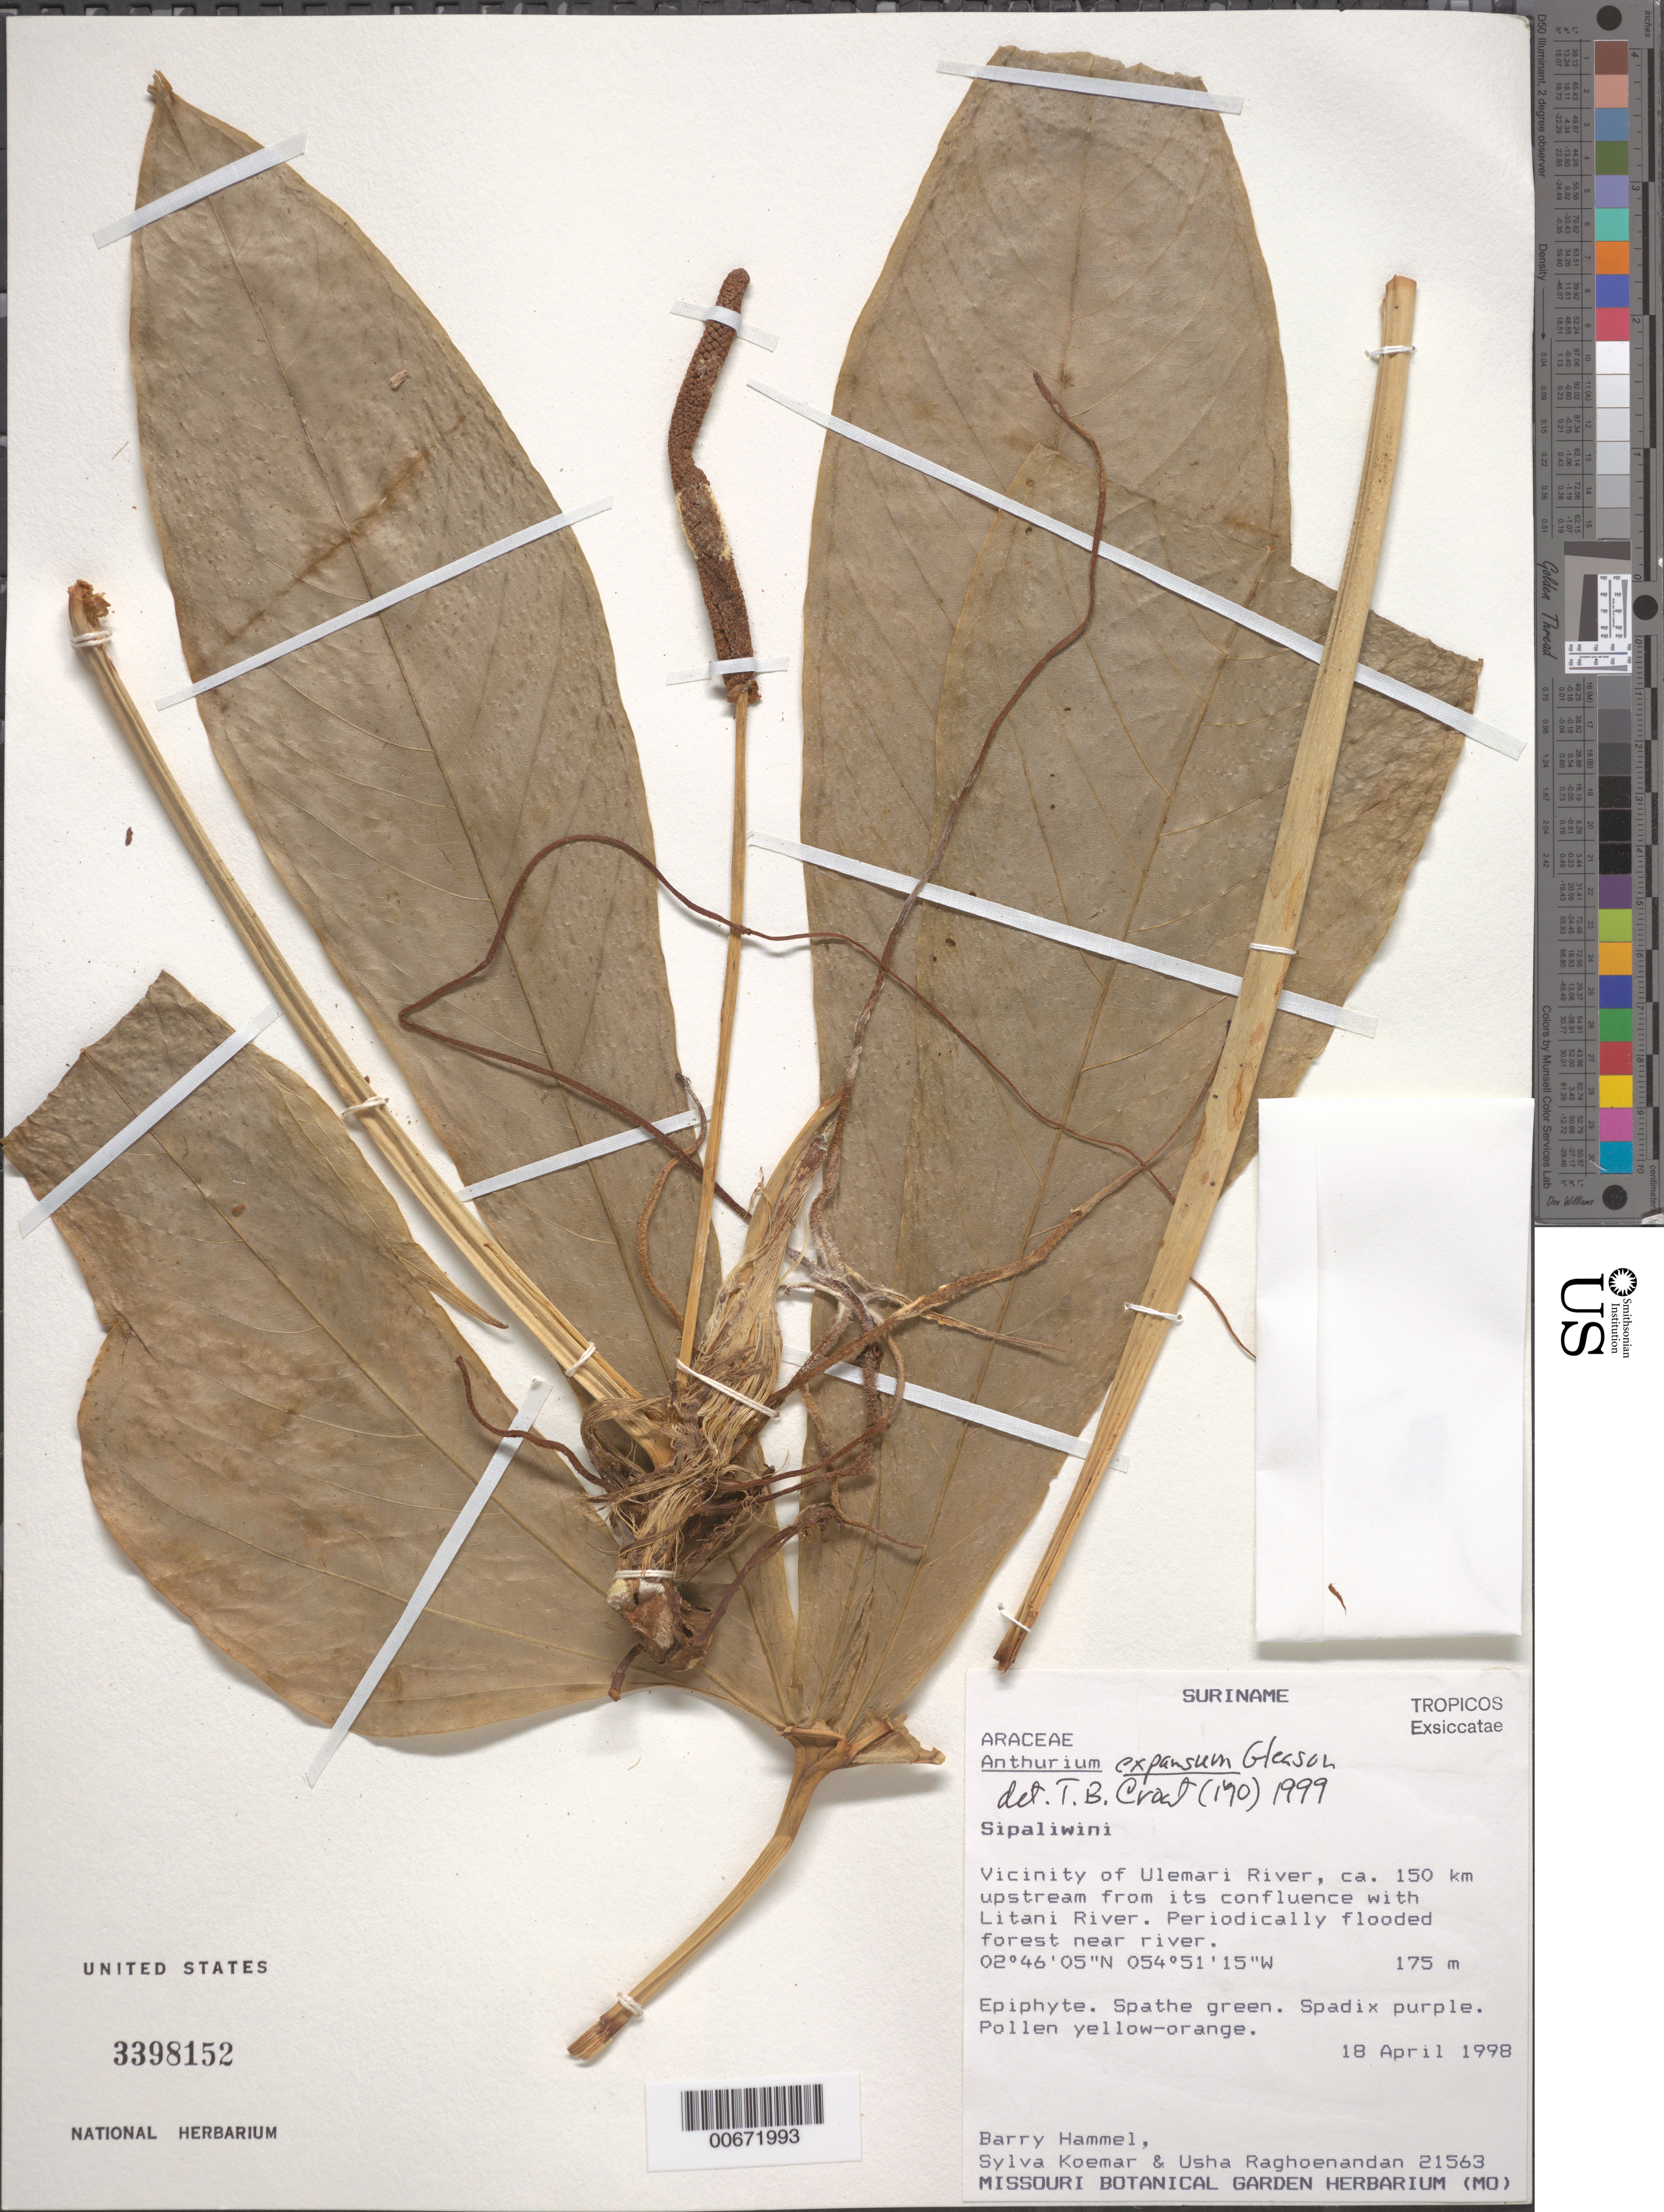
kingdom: Plantae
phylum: Tracheophyta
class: Liliopsida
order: Alismatales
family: Araceae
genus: Anthurium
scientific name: Anthurium expansum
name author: Gleason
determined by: Croat, Thomas B., Missouri Botanical Garden (MO)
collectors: B. Hammel, S. Koemar & U. Raghoenandan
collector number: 21563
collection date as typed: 18-Apr-98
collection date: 1998-04-18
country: Suriname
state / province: Sipaliwini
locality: Ulemari R., ca. 150 km upstream from confl. with Litani R.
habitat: Periodically flooded forest near river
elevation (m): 175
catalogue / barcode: US 3398152